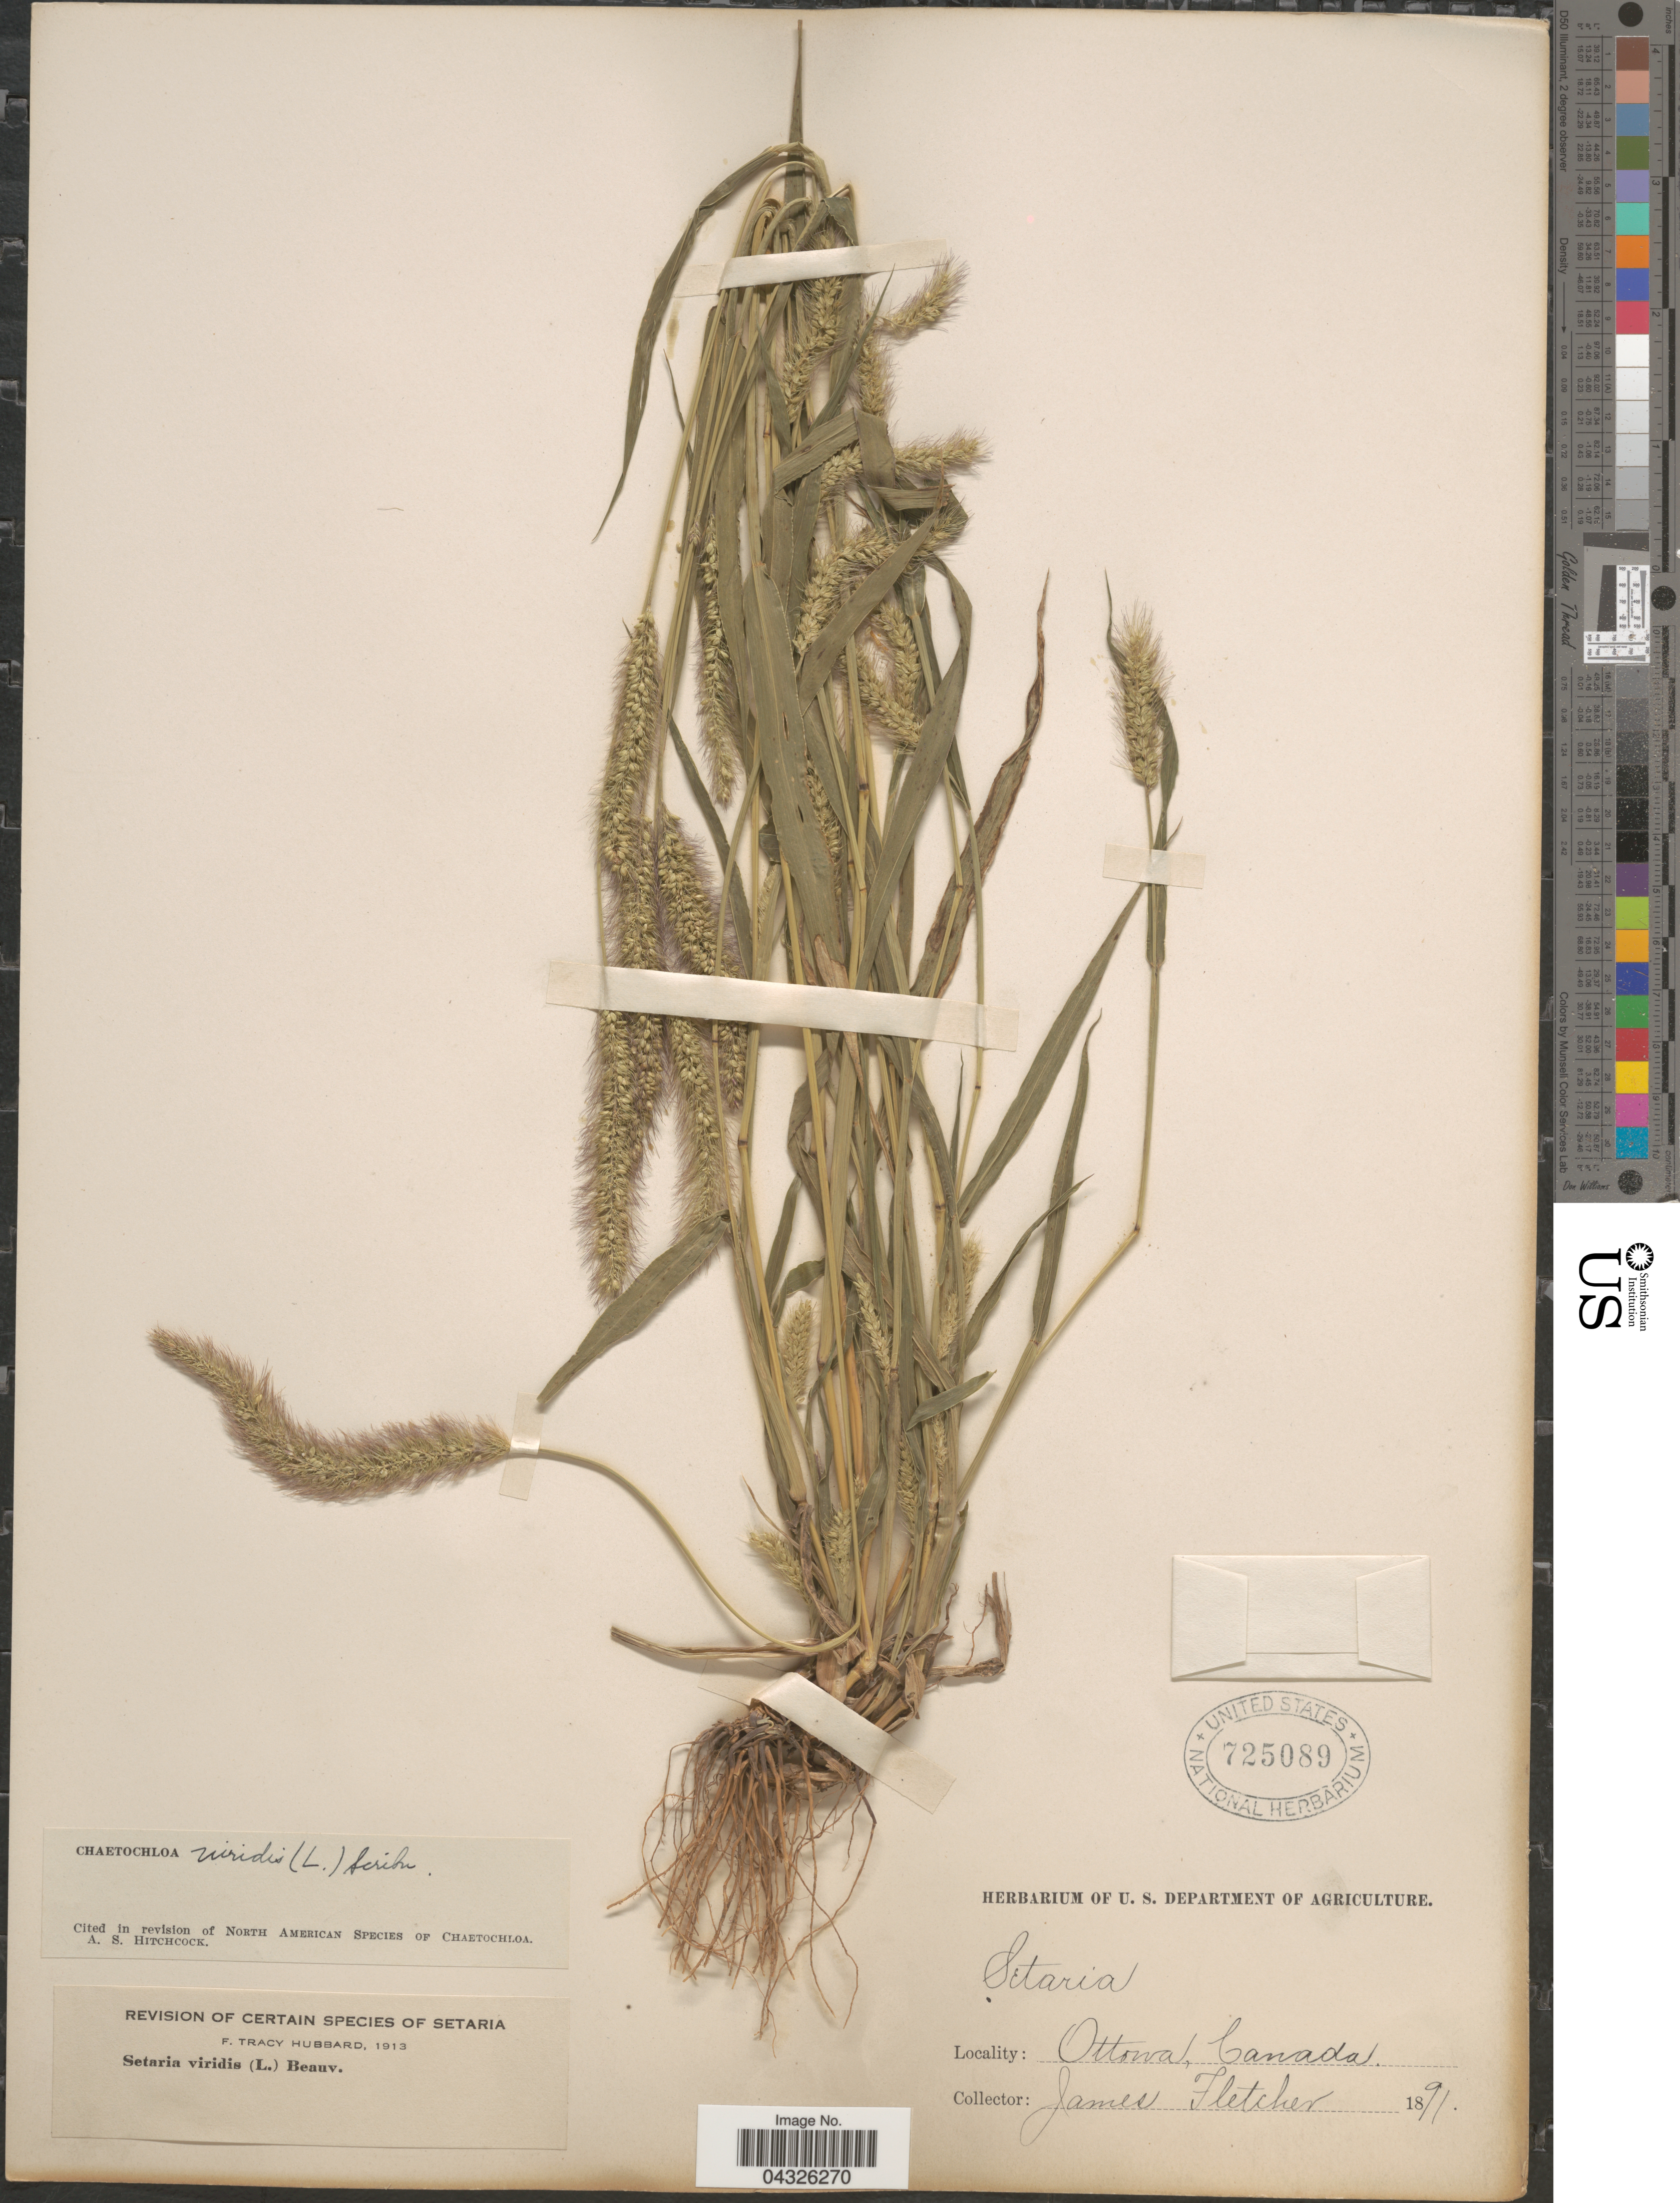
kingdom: Plantae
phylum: Tracheophyta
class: Liliopsida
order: Poales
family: Poaceae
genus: Setaria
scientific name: Setaria viridis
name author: (L.) P. Beauv.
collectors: J. Fletcher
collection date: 1891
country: Canada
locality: Ottawa.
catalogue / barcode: US 725089